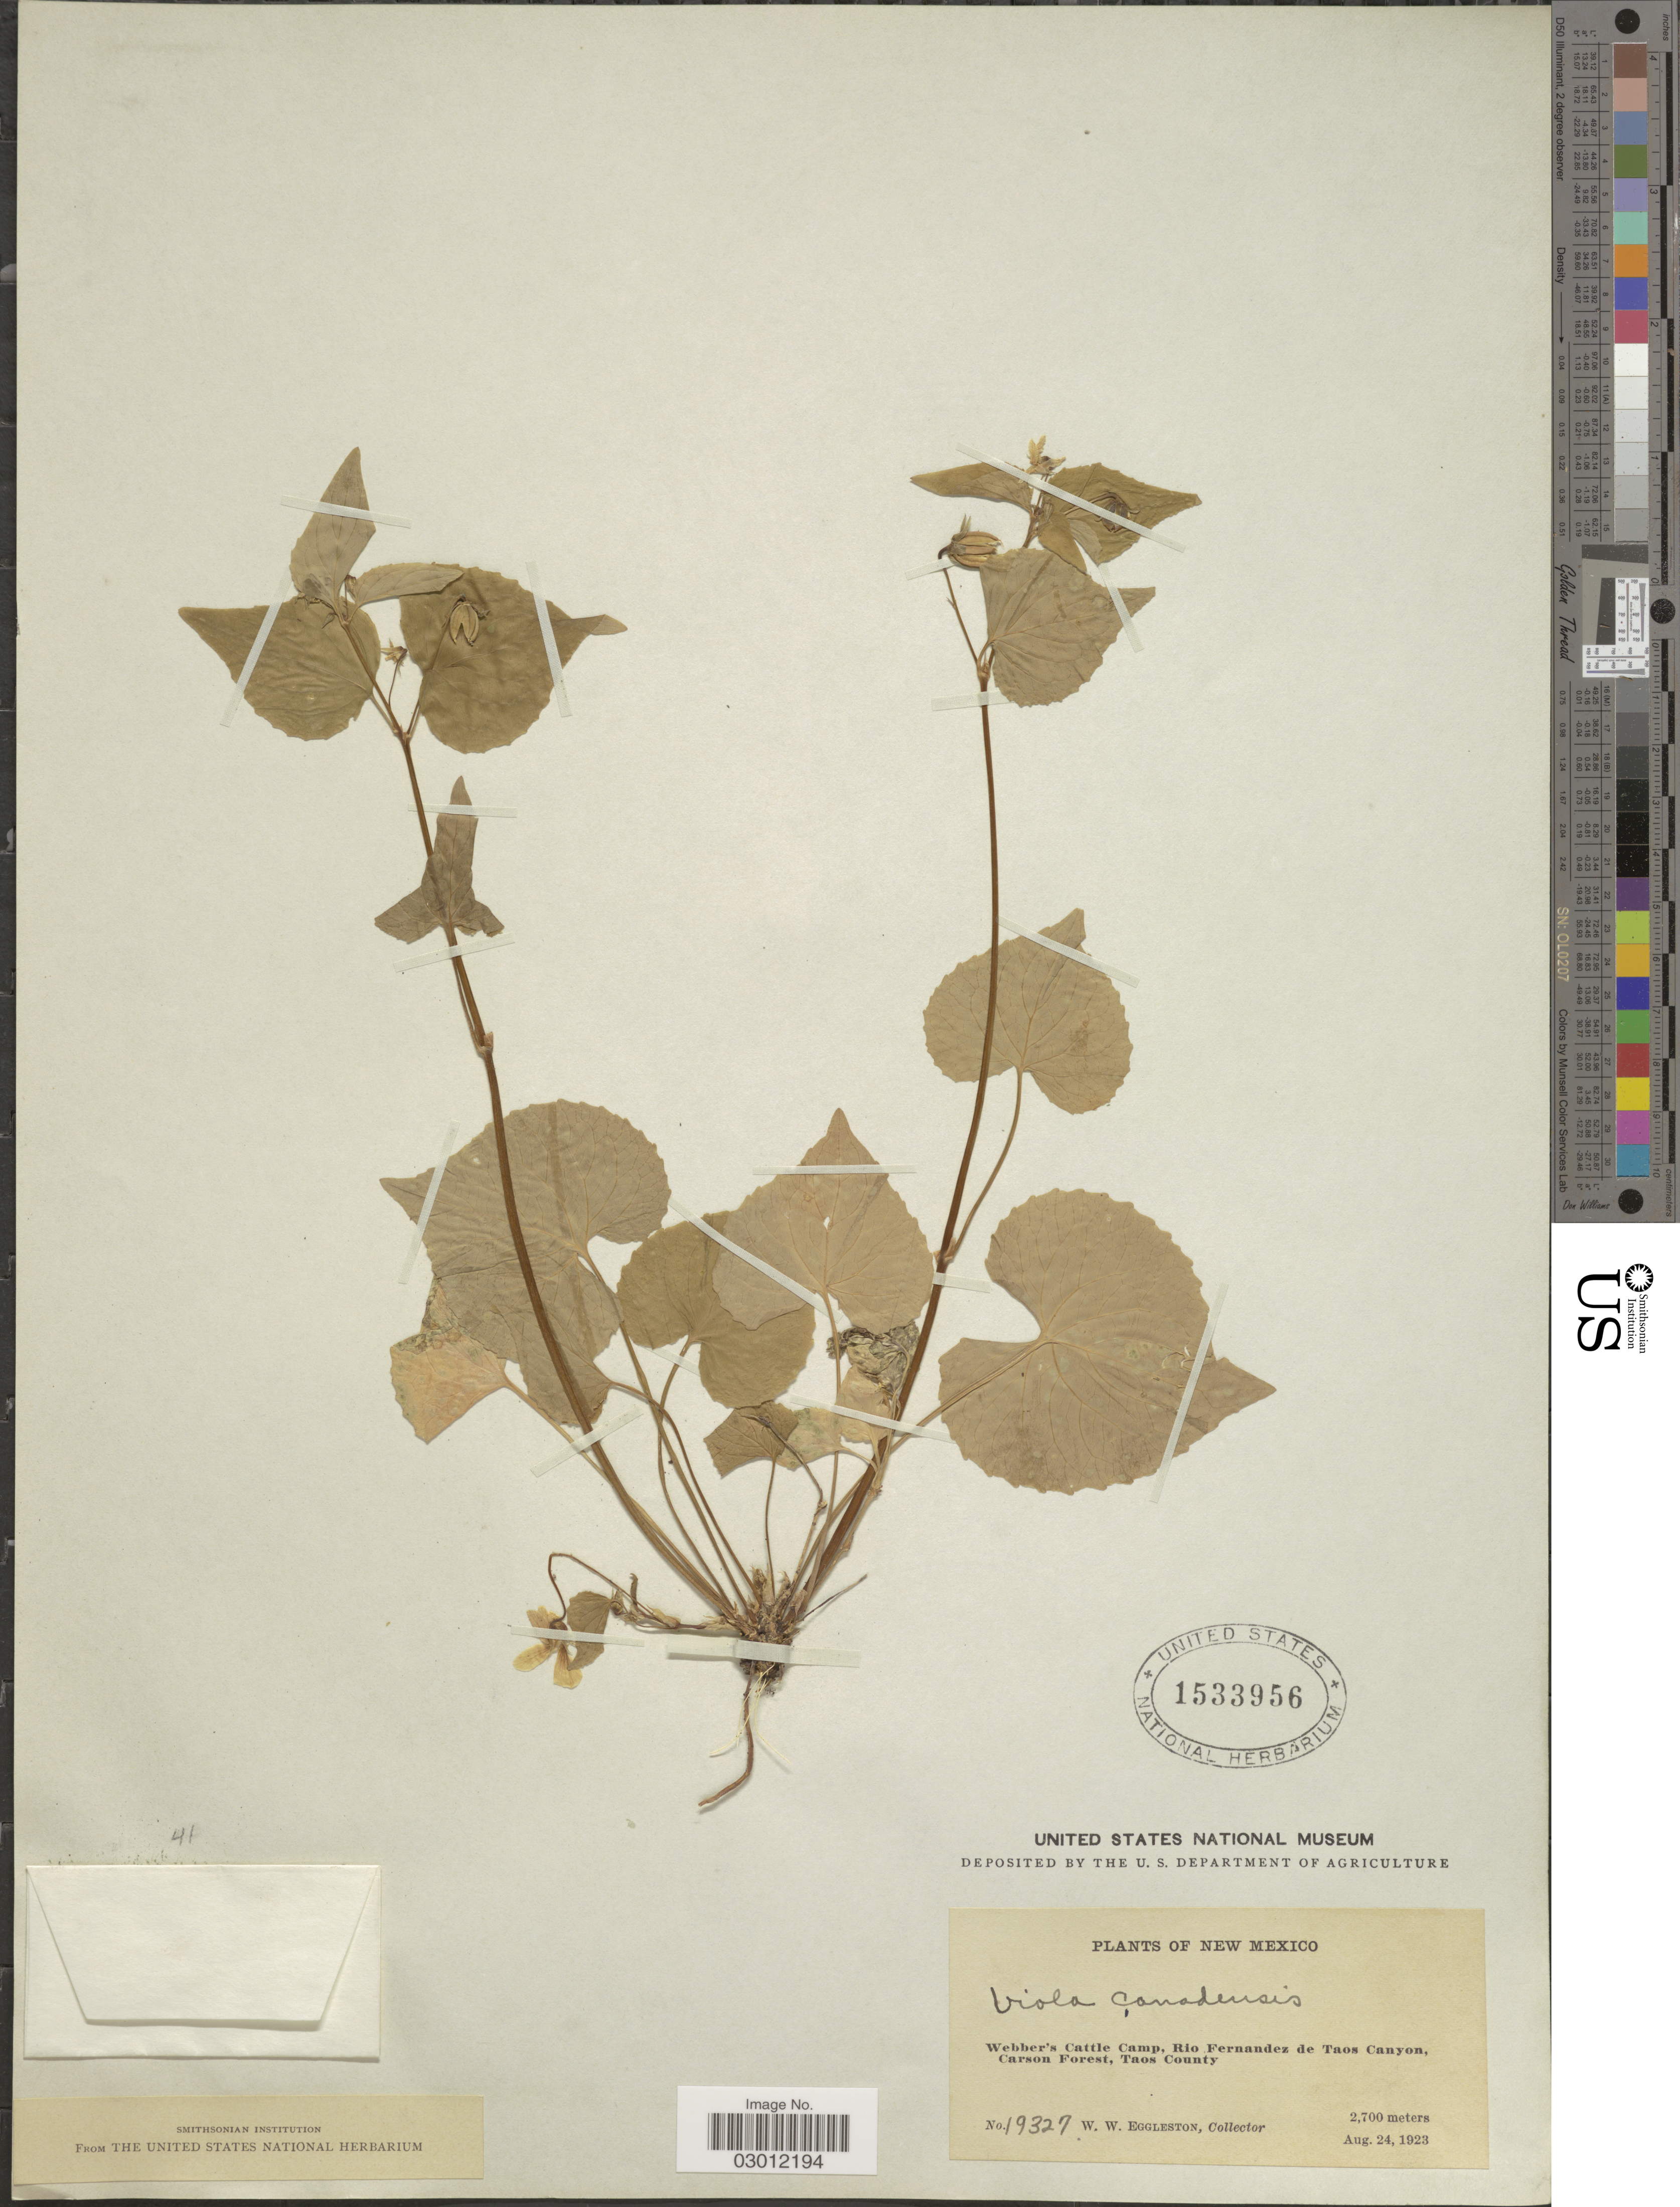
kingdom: Plantae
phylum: Tracheophyta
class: Magnoliopsida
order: Malpighiales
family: Violaceae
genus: Viola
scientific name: Viola canadensis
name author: L.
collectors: W. W. Eggleston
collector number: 19327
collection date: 1923-08-24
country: United States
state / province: New Mexico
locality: Webber's Cattle Camp, Rio Fernandez de Taos Canyon, Carson Forest, Taos County.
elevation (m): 2700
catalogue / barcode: US 1533956